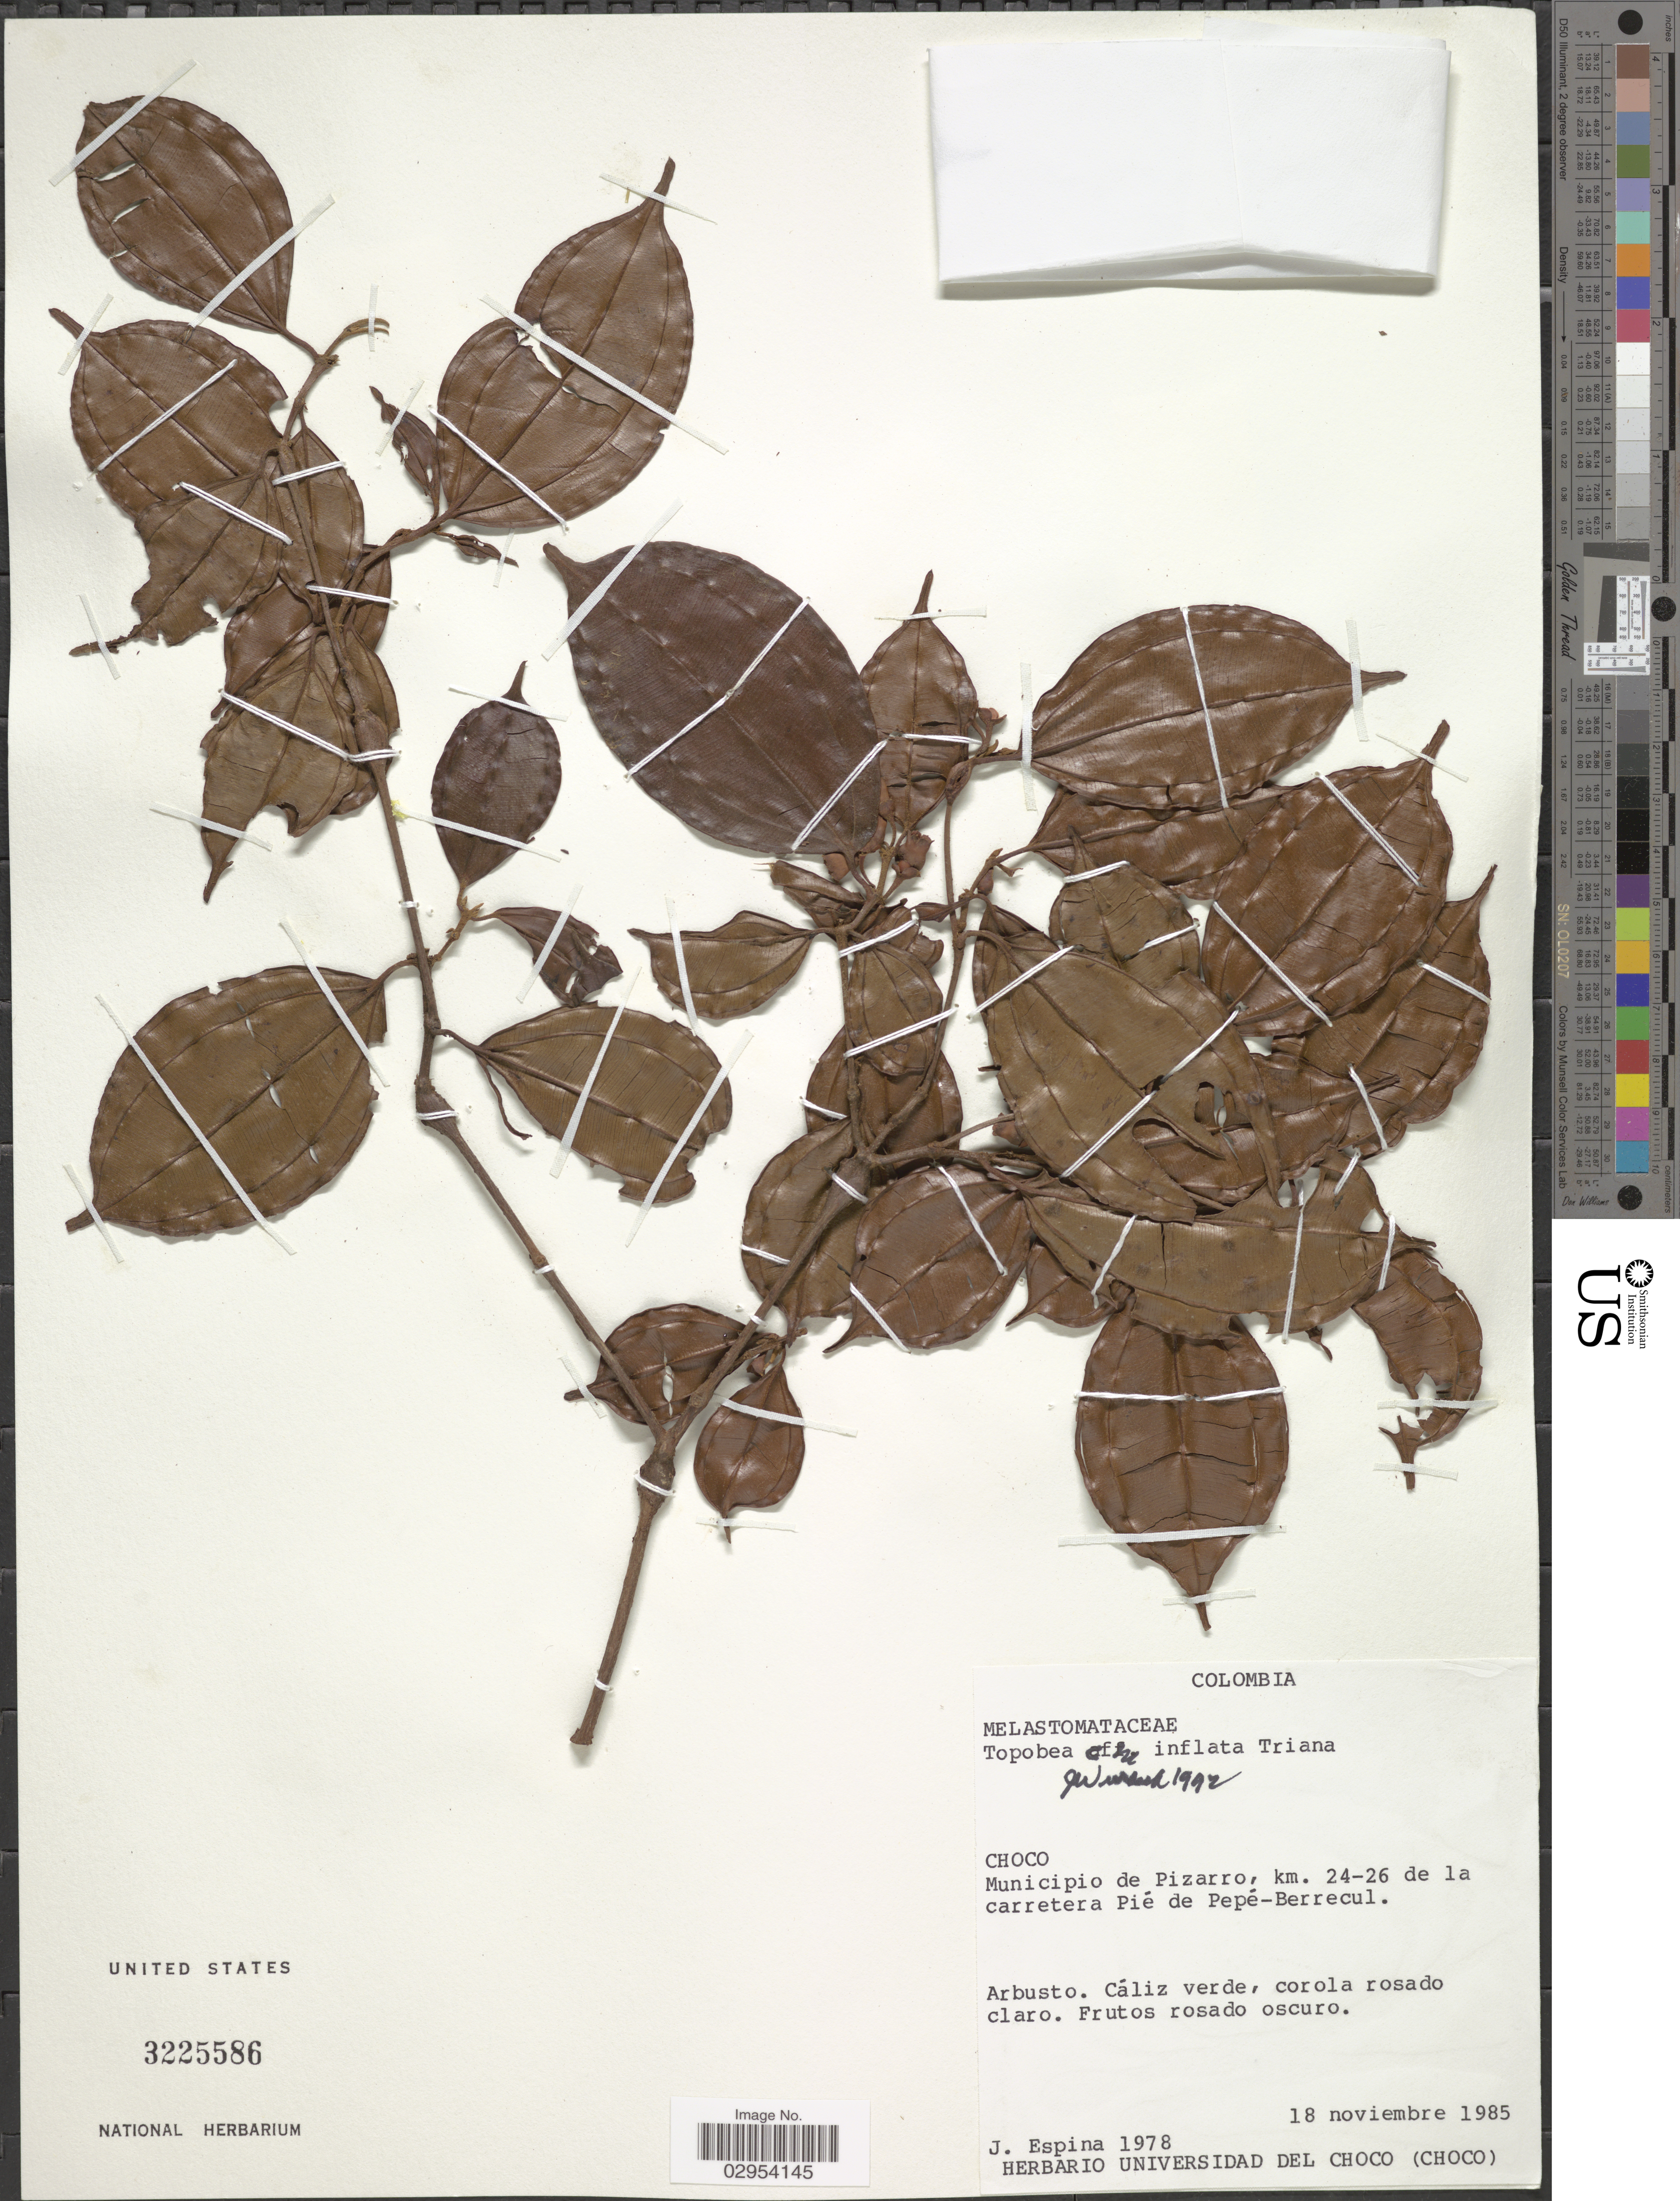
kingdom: Plantae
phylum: Tracheophyta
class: Magnoliopsida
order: Myrtales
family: Melastomataceae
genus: Topobea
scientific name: Topobea inflata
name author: Triana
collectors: J. Espina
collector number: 1978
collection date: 1985-11-18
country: Colombia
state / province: Chocó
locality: Municipio de Pizarro, km. 24-26 de la carretera Pié de Pepé-Berrecul.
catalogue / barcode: US 3225586